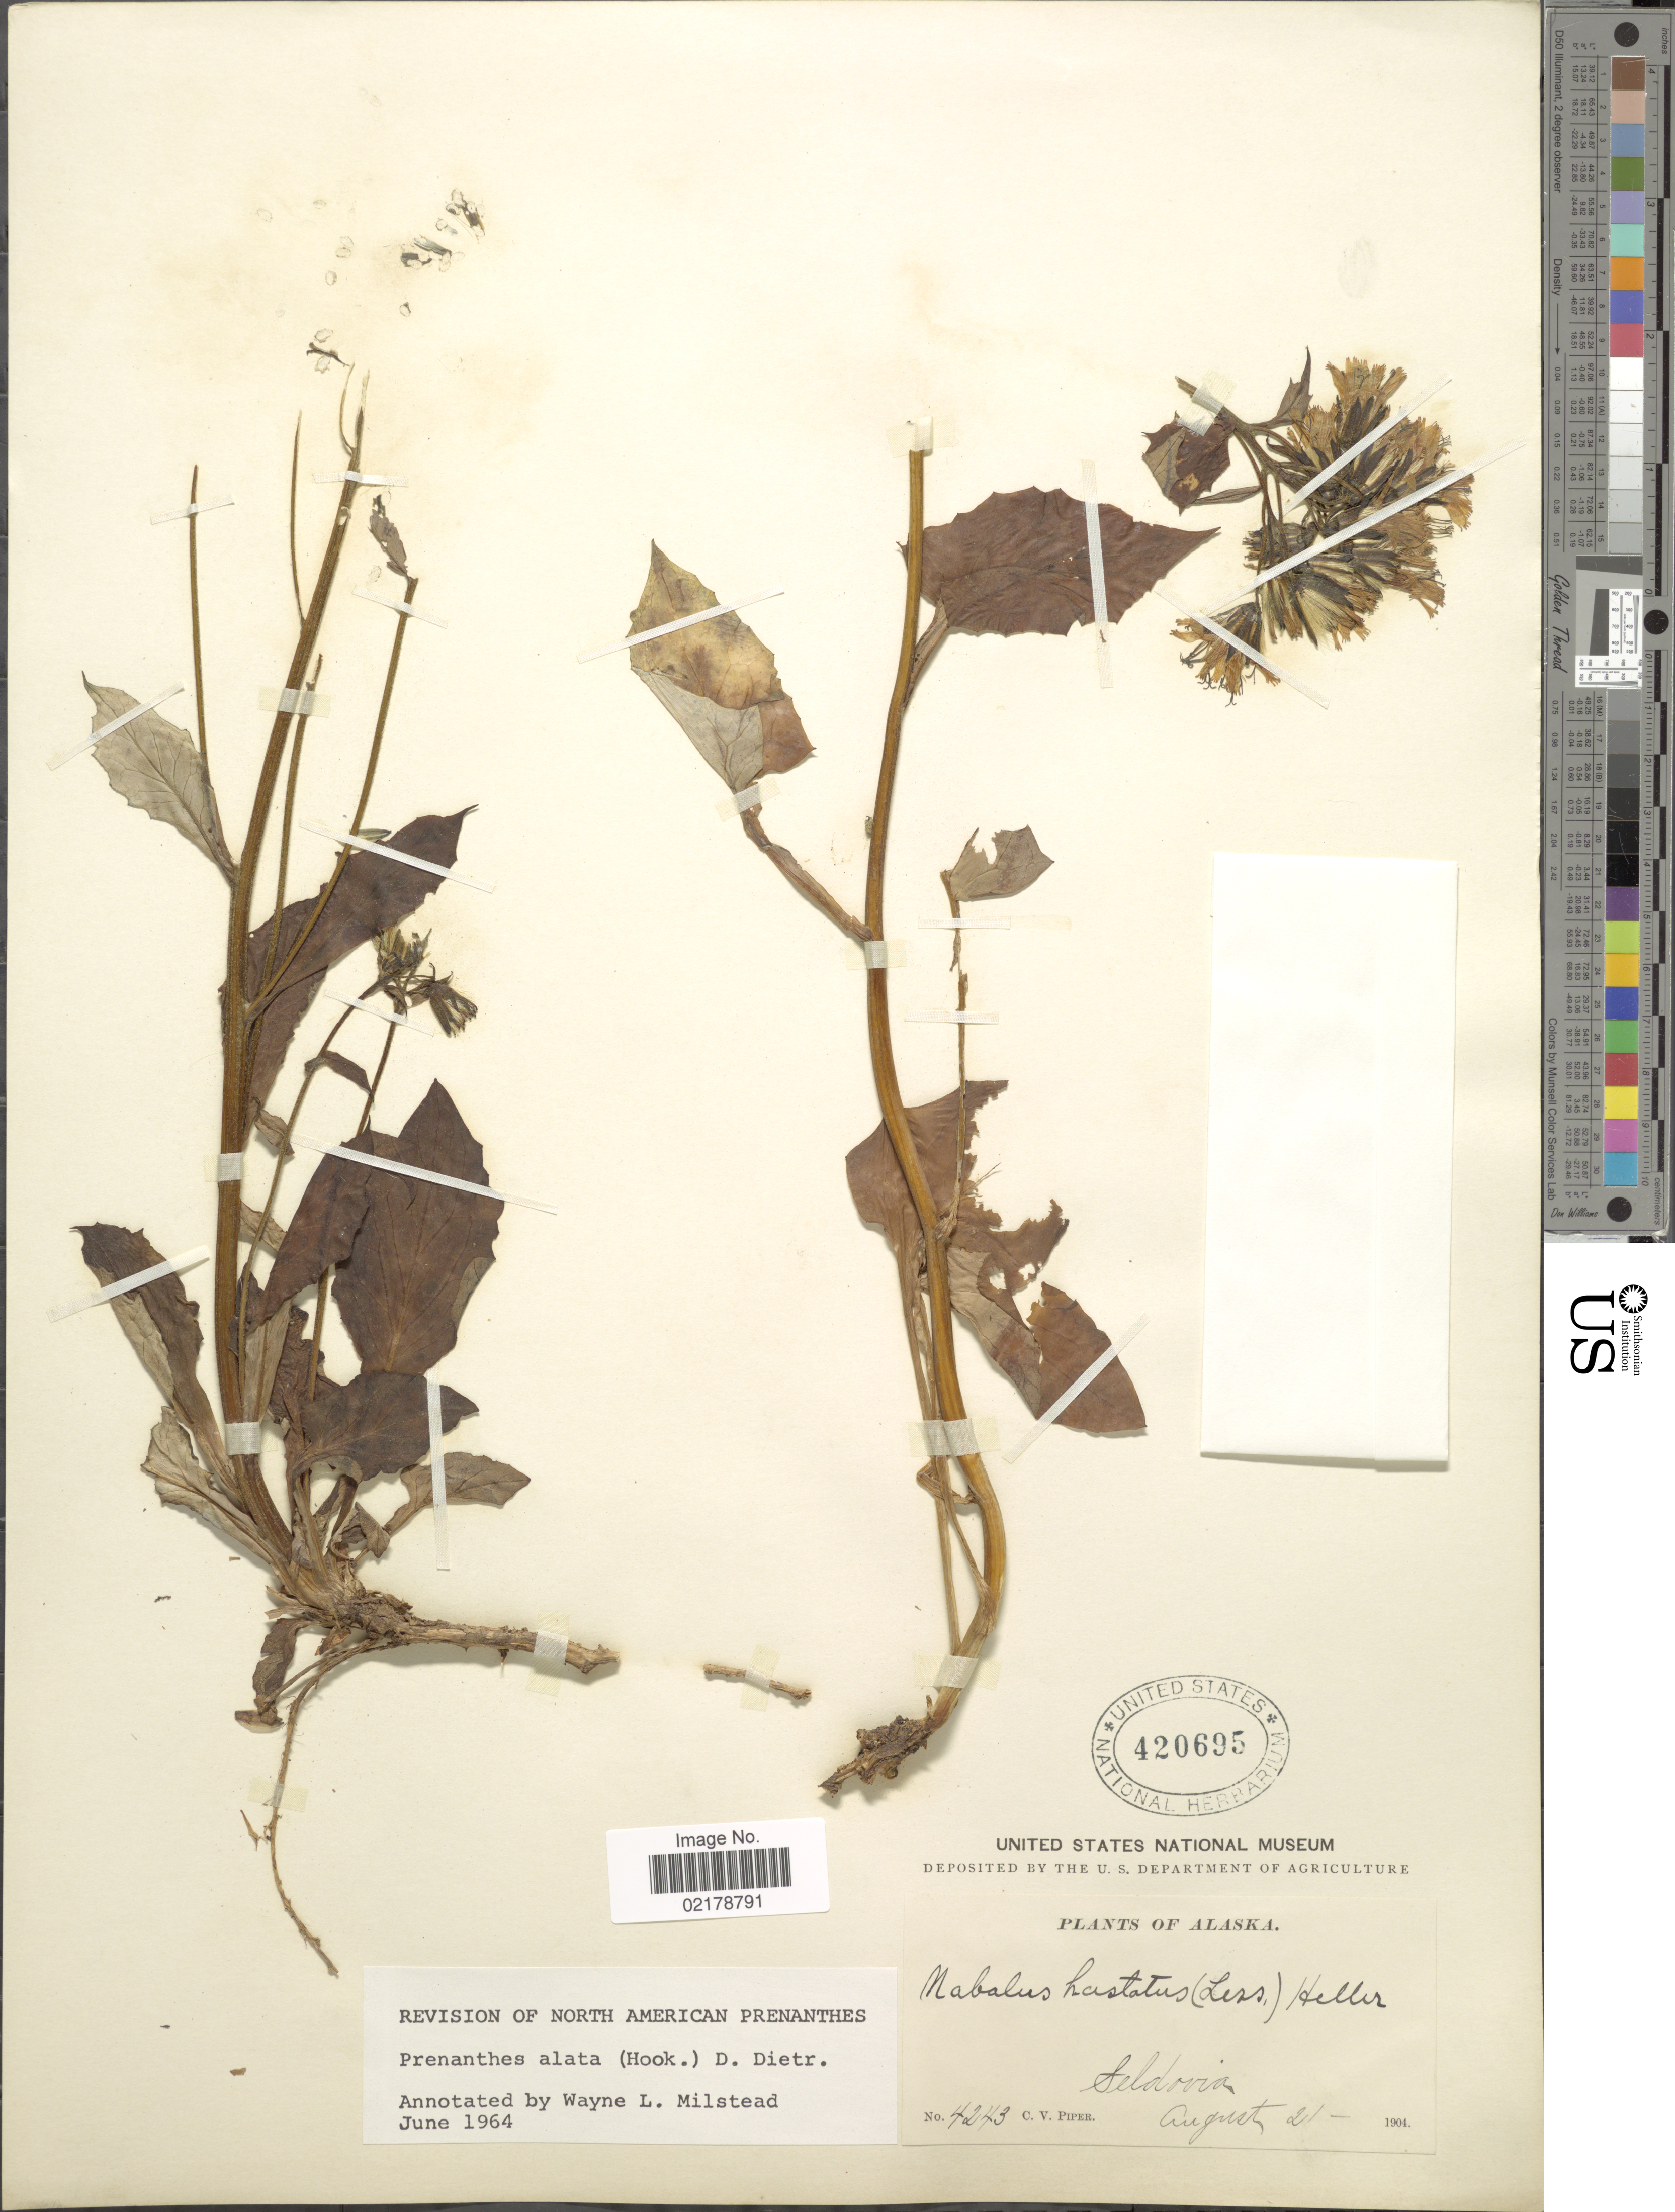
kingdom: Plantae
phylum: Tracheophyta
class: Magnoliopsida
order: Asterales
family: Asteraceae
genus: Nabalus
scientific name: Nabalus alatus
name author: Hook.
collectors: C. V. Piper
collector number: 4243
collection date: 1904-08-21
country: United States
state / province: Alaska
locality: Seldovia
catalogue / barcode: US 420695